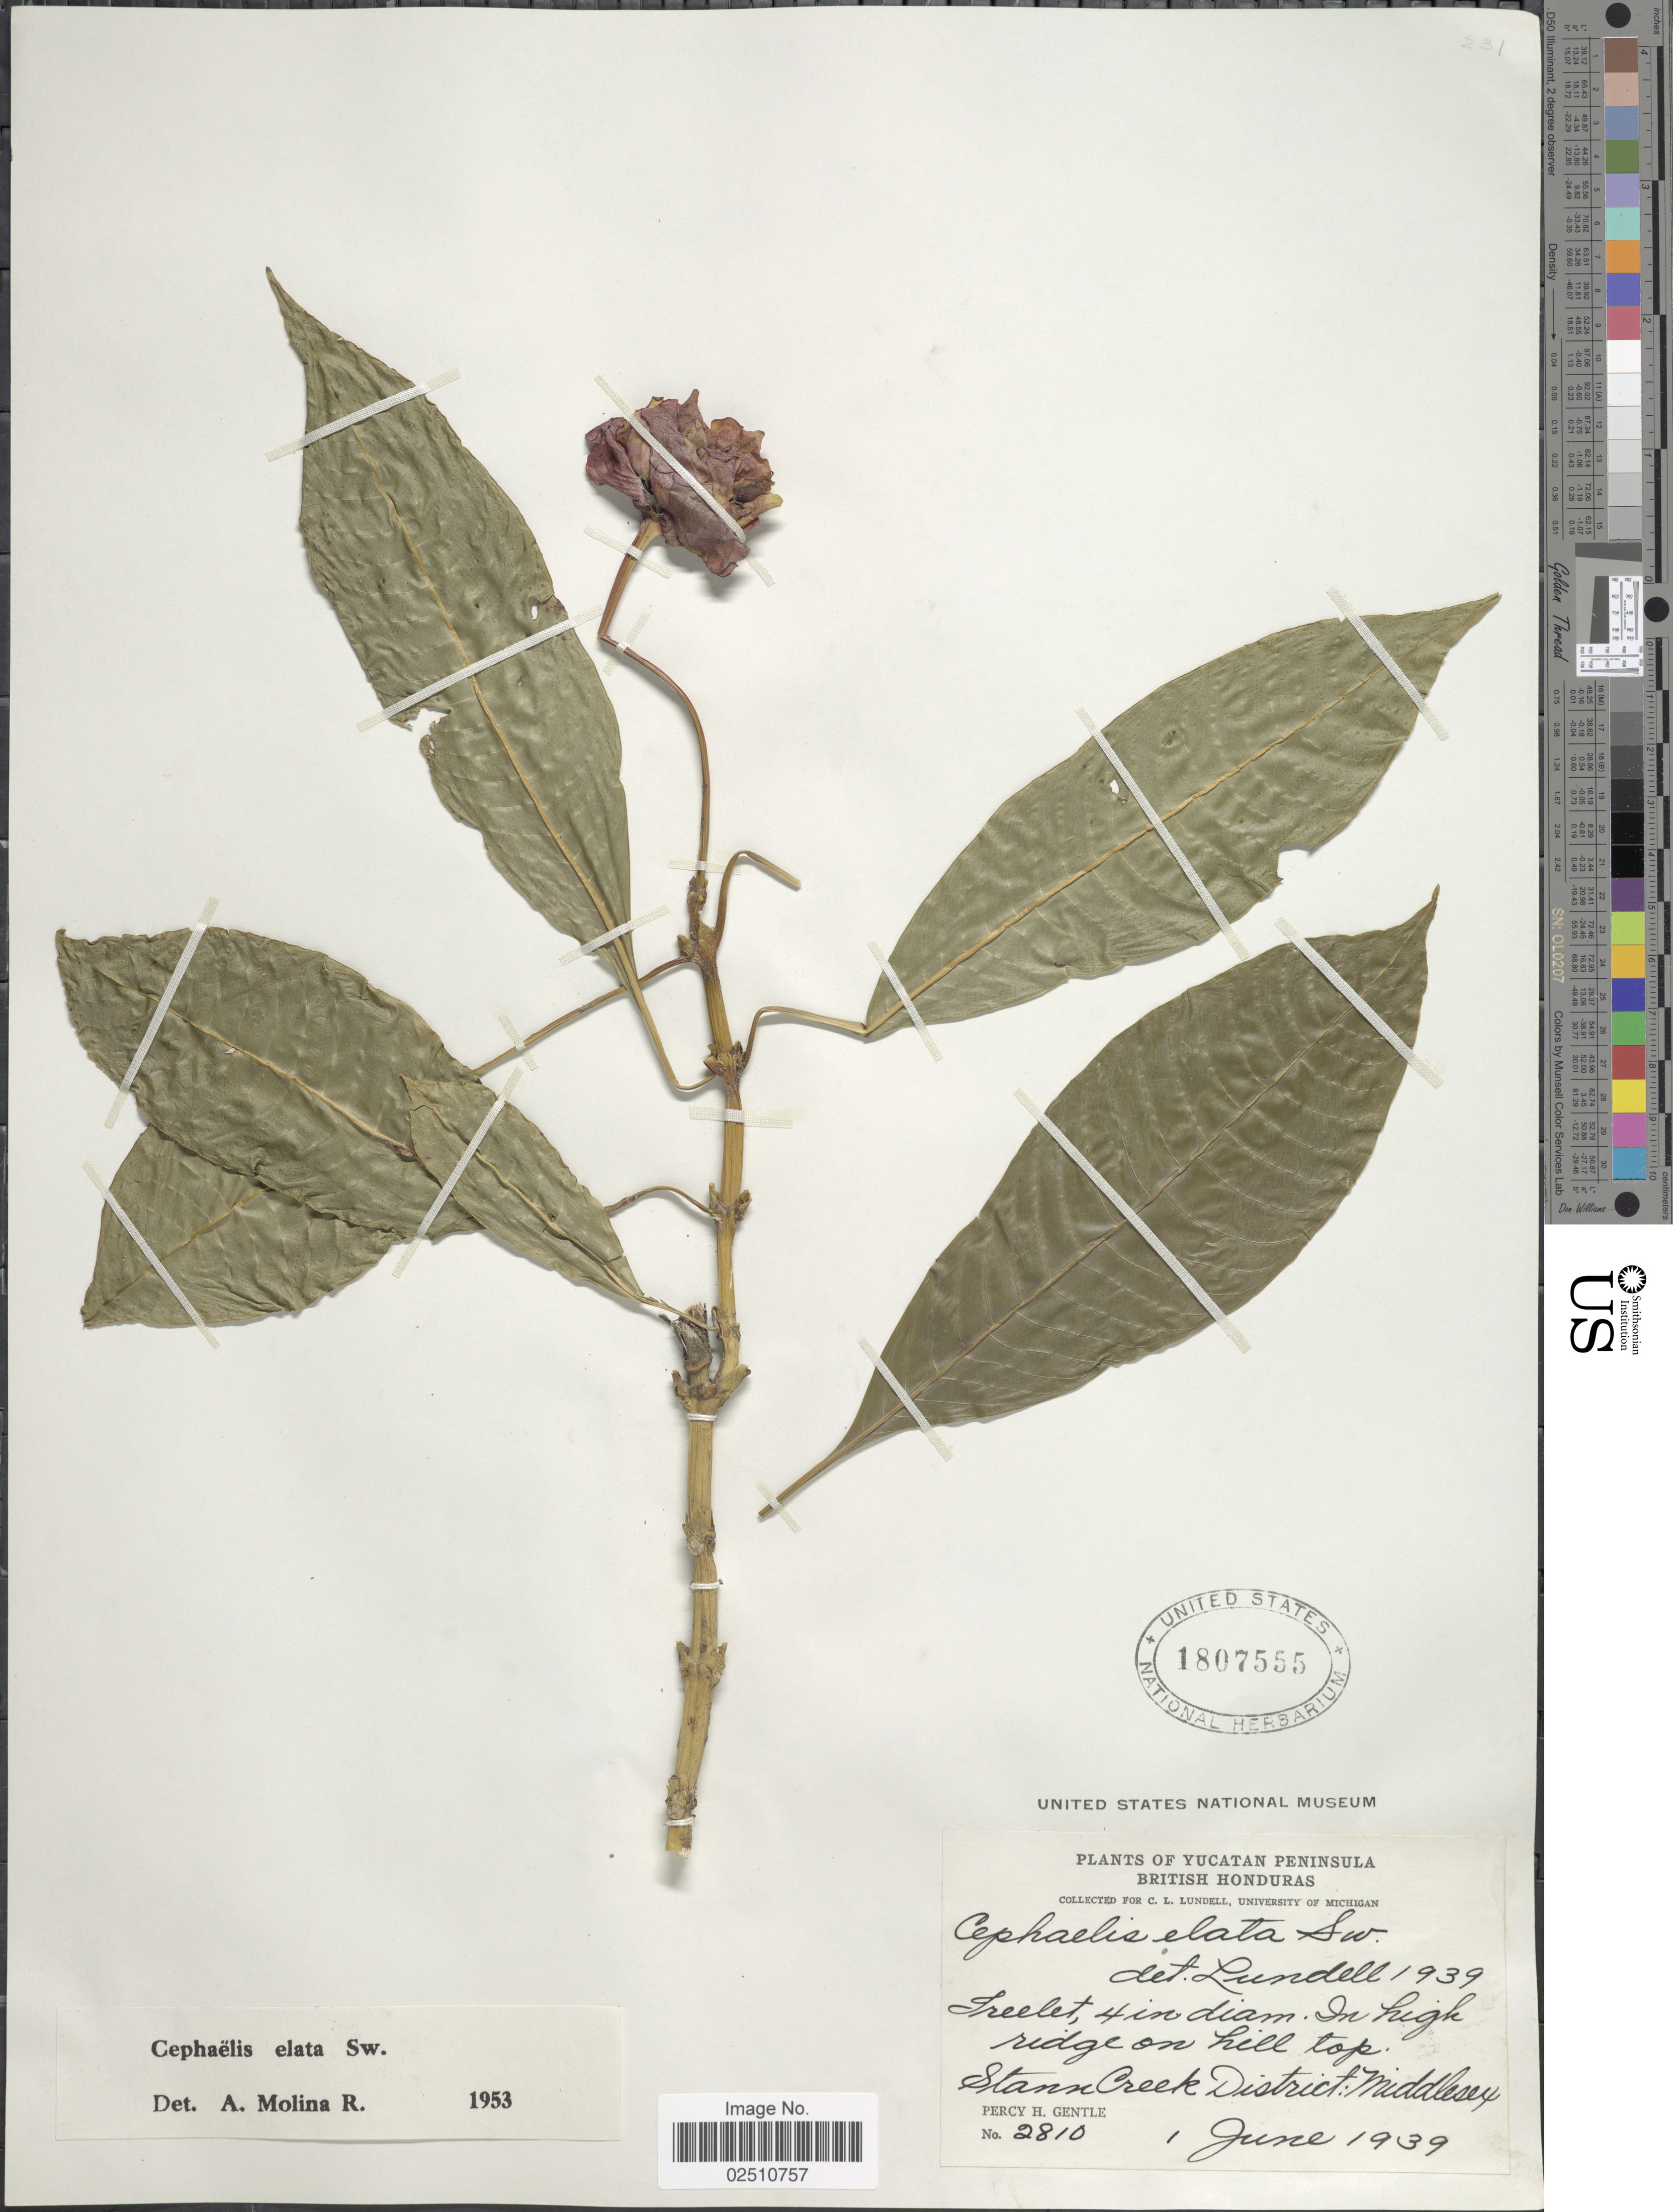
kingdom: Plantae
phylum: Tracheophyta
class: Magnoliopsida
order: Gentianales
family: Rubiaceae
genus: Psychotria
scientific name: Psychotria elata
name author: (Sw.) Hammel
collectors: P. H. Gentle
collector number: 2810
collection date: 1939-06-01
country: Belize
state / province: Stann Creek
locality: Yucatan Peninsula, British Honduras, in high ridge on hill top, Stann Creek District: Middlesex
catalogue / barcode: US 1807555